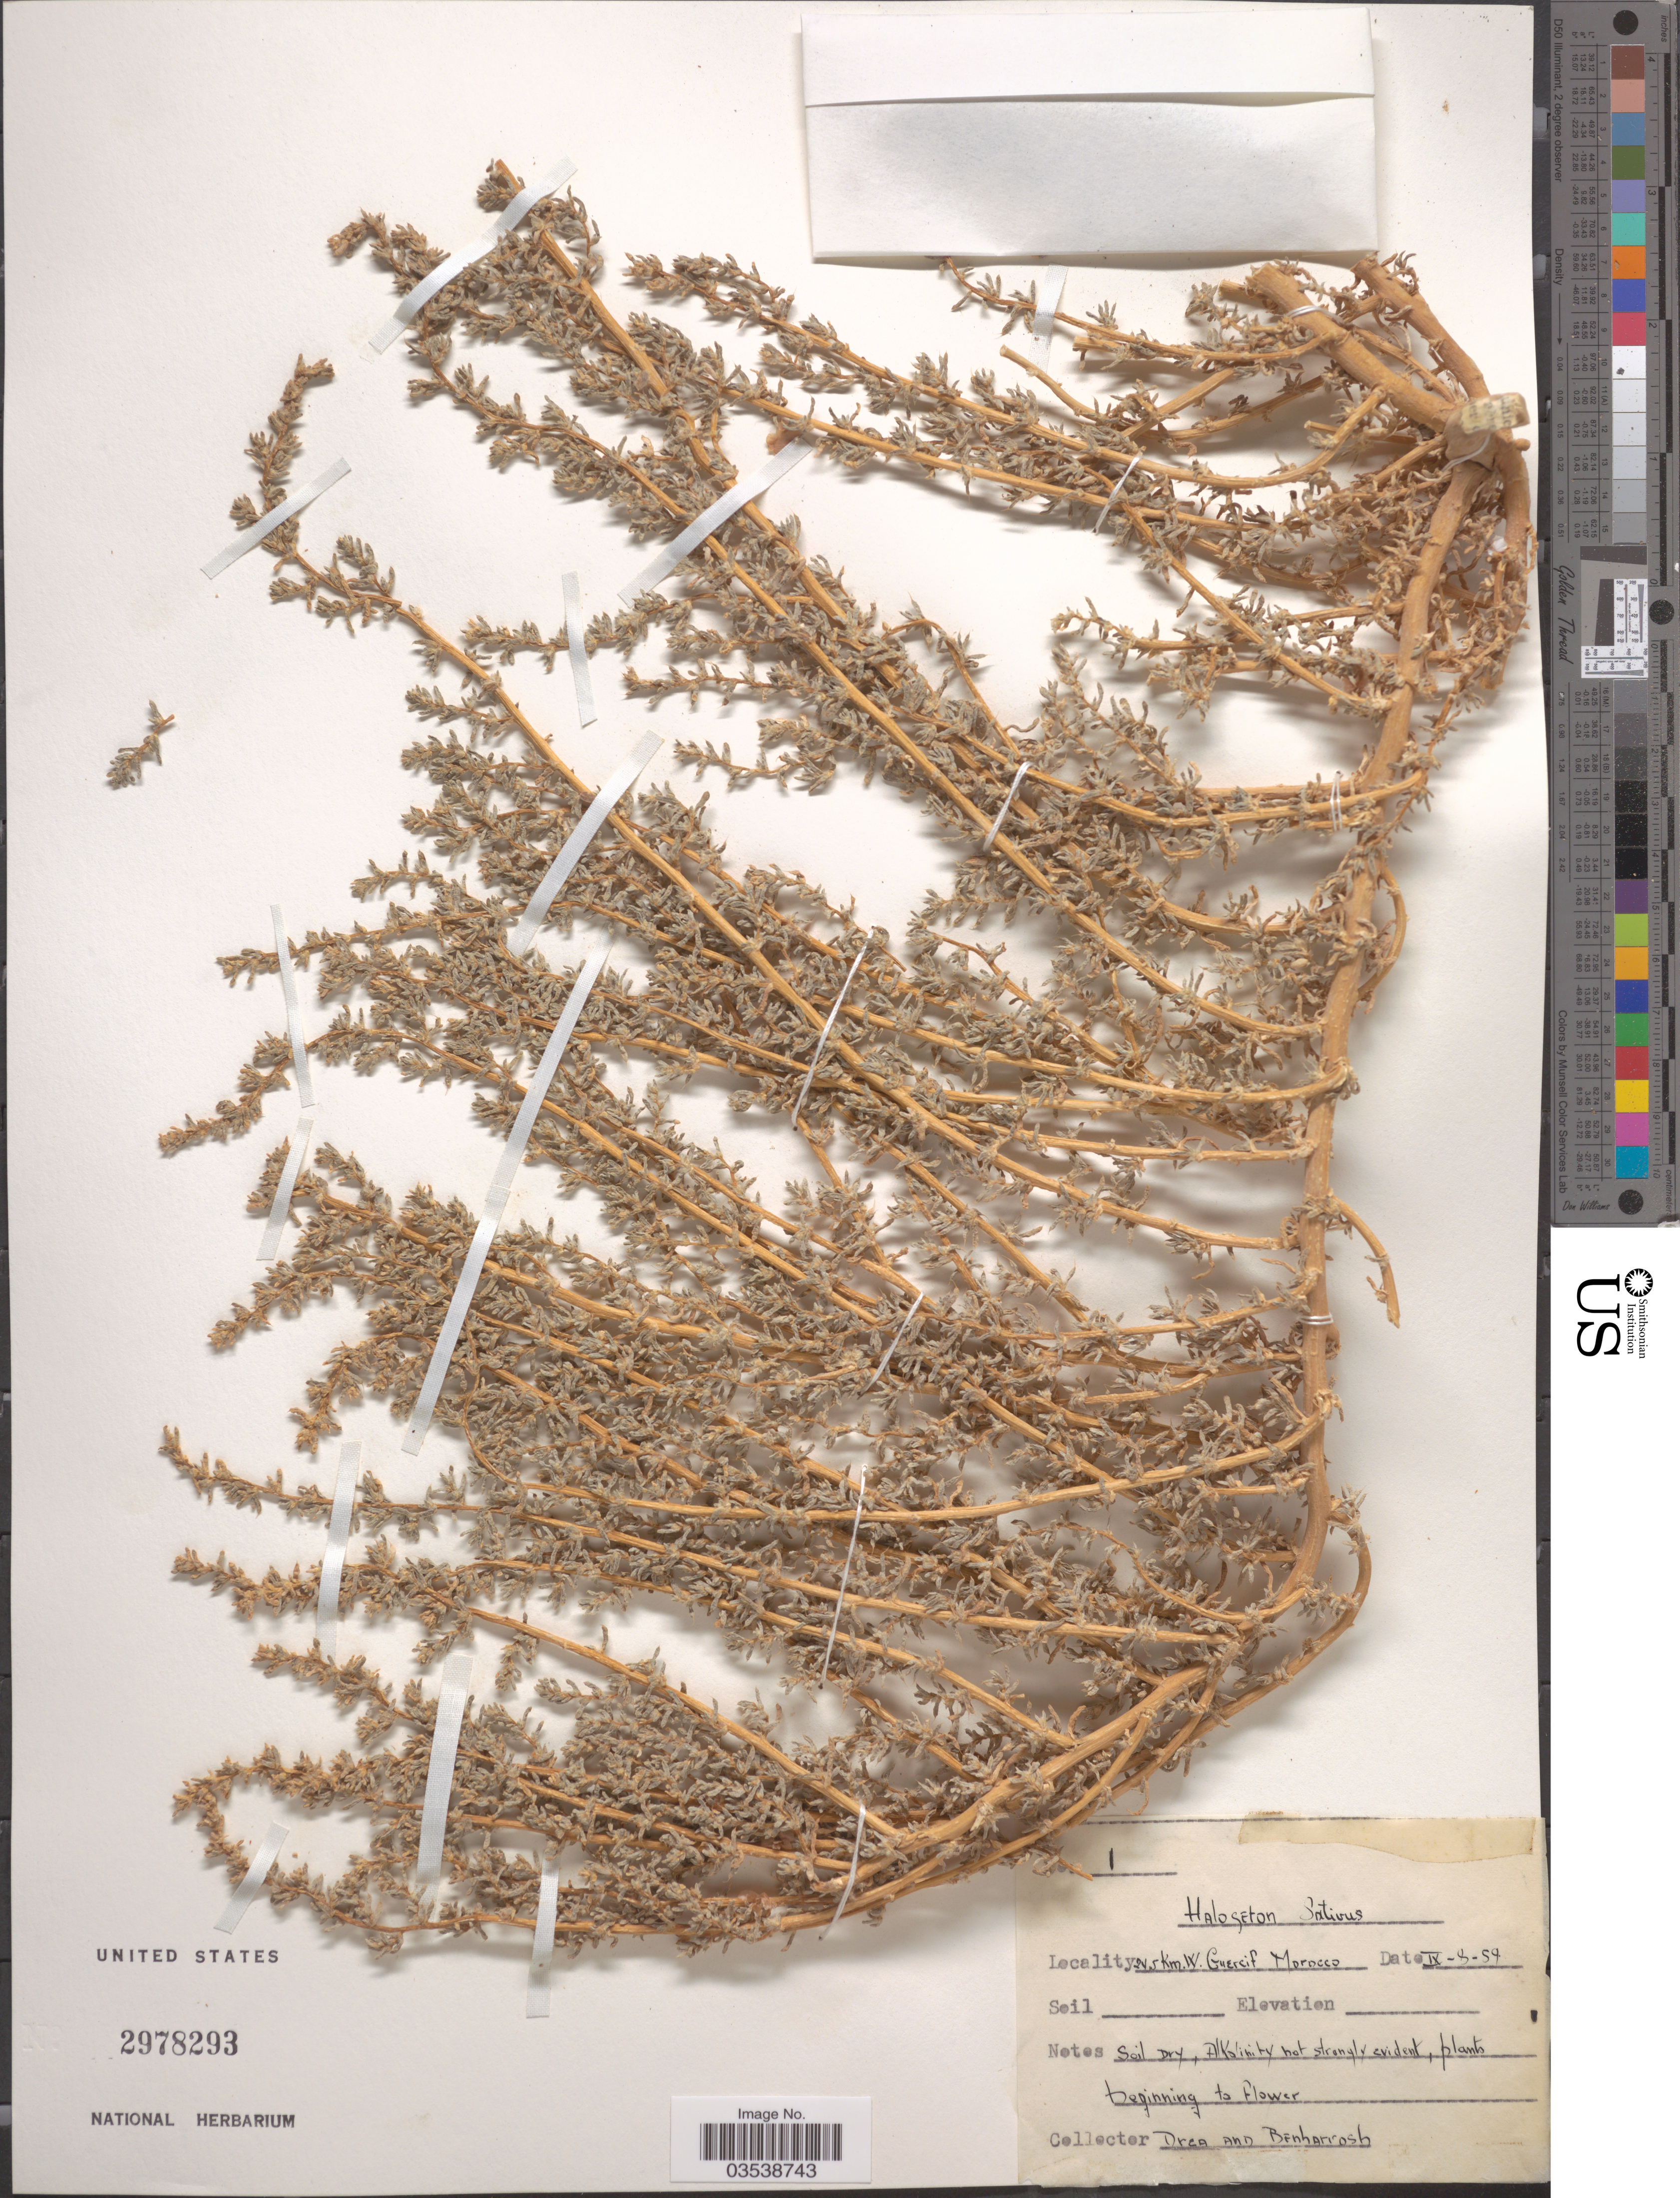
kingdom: Plantae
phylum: Tracheophyta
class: Magnoliopsida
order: Caryophyllales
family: Amaranthaceae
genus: Halogeton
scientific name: Halogeton sativus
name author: (L.) Moq.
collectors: Drea & -- Benharrosh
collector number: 1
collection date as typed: Transcribed d/m/y: 8/9/59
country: Morocco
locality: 24.5 km. W. Guercif.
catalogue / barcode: US 2978293